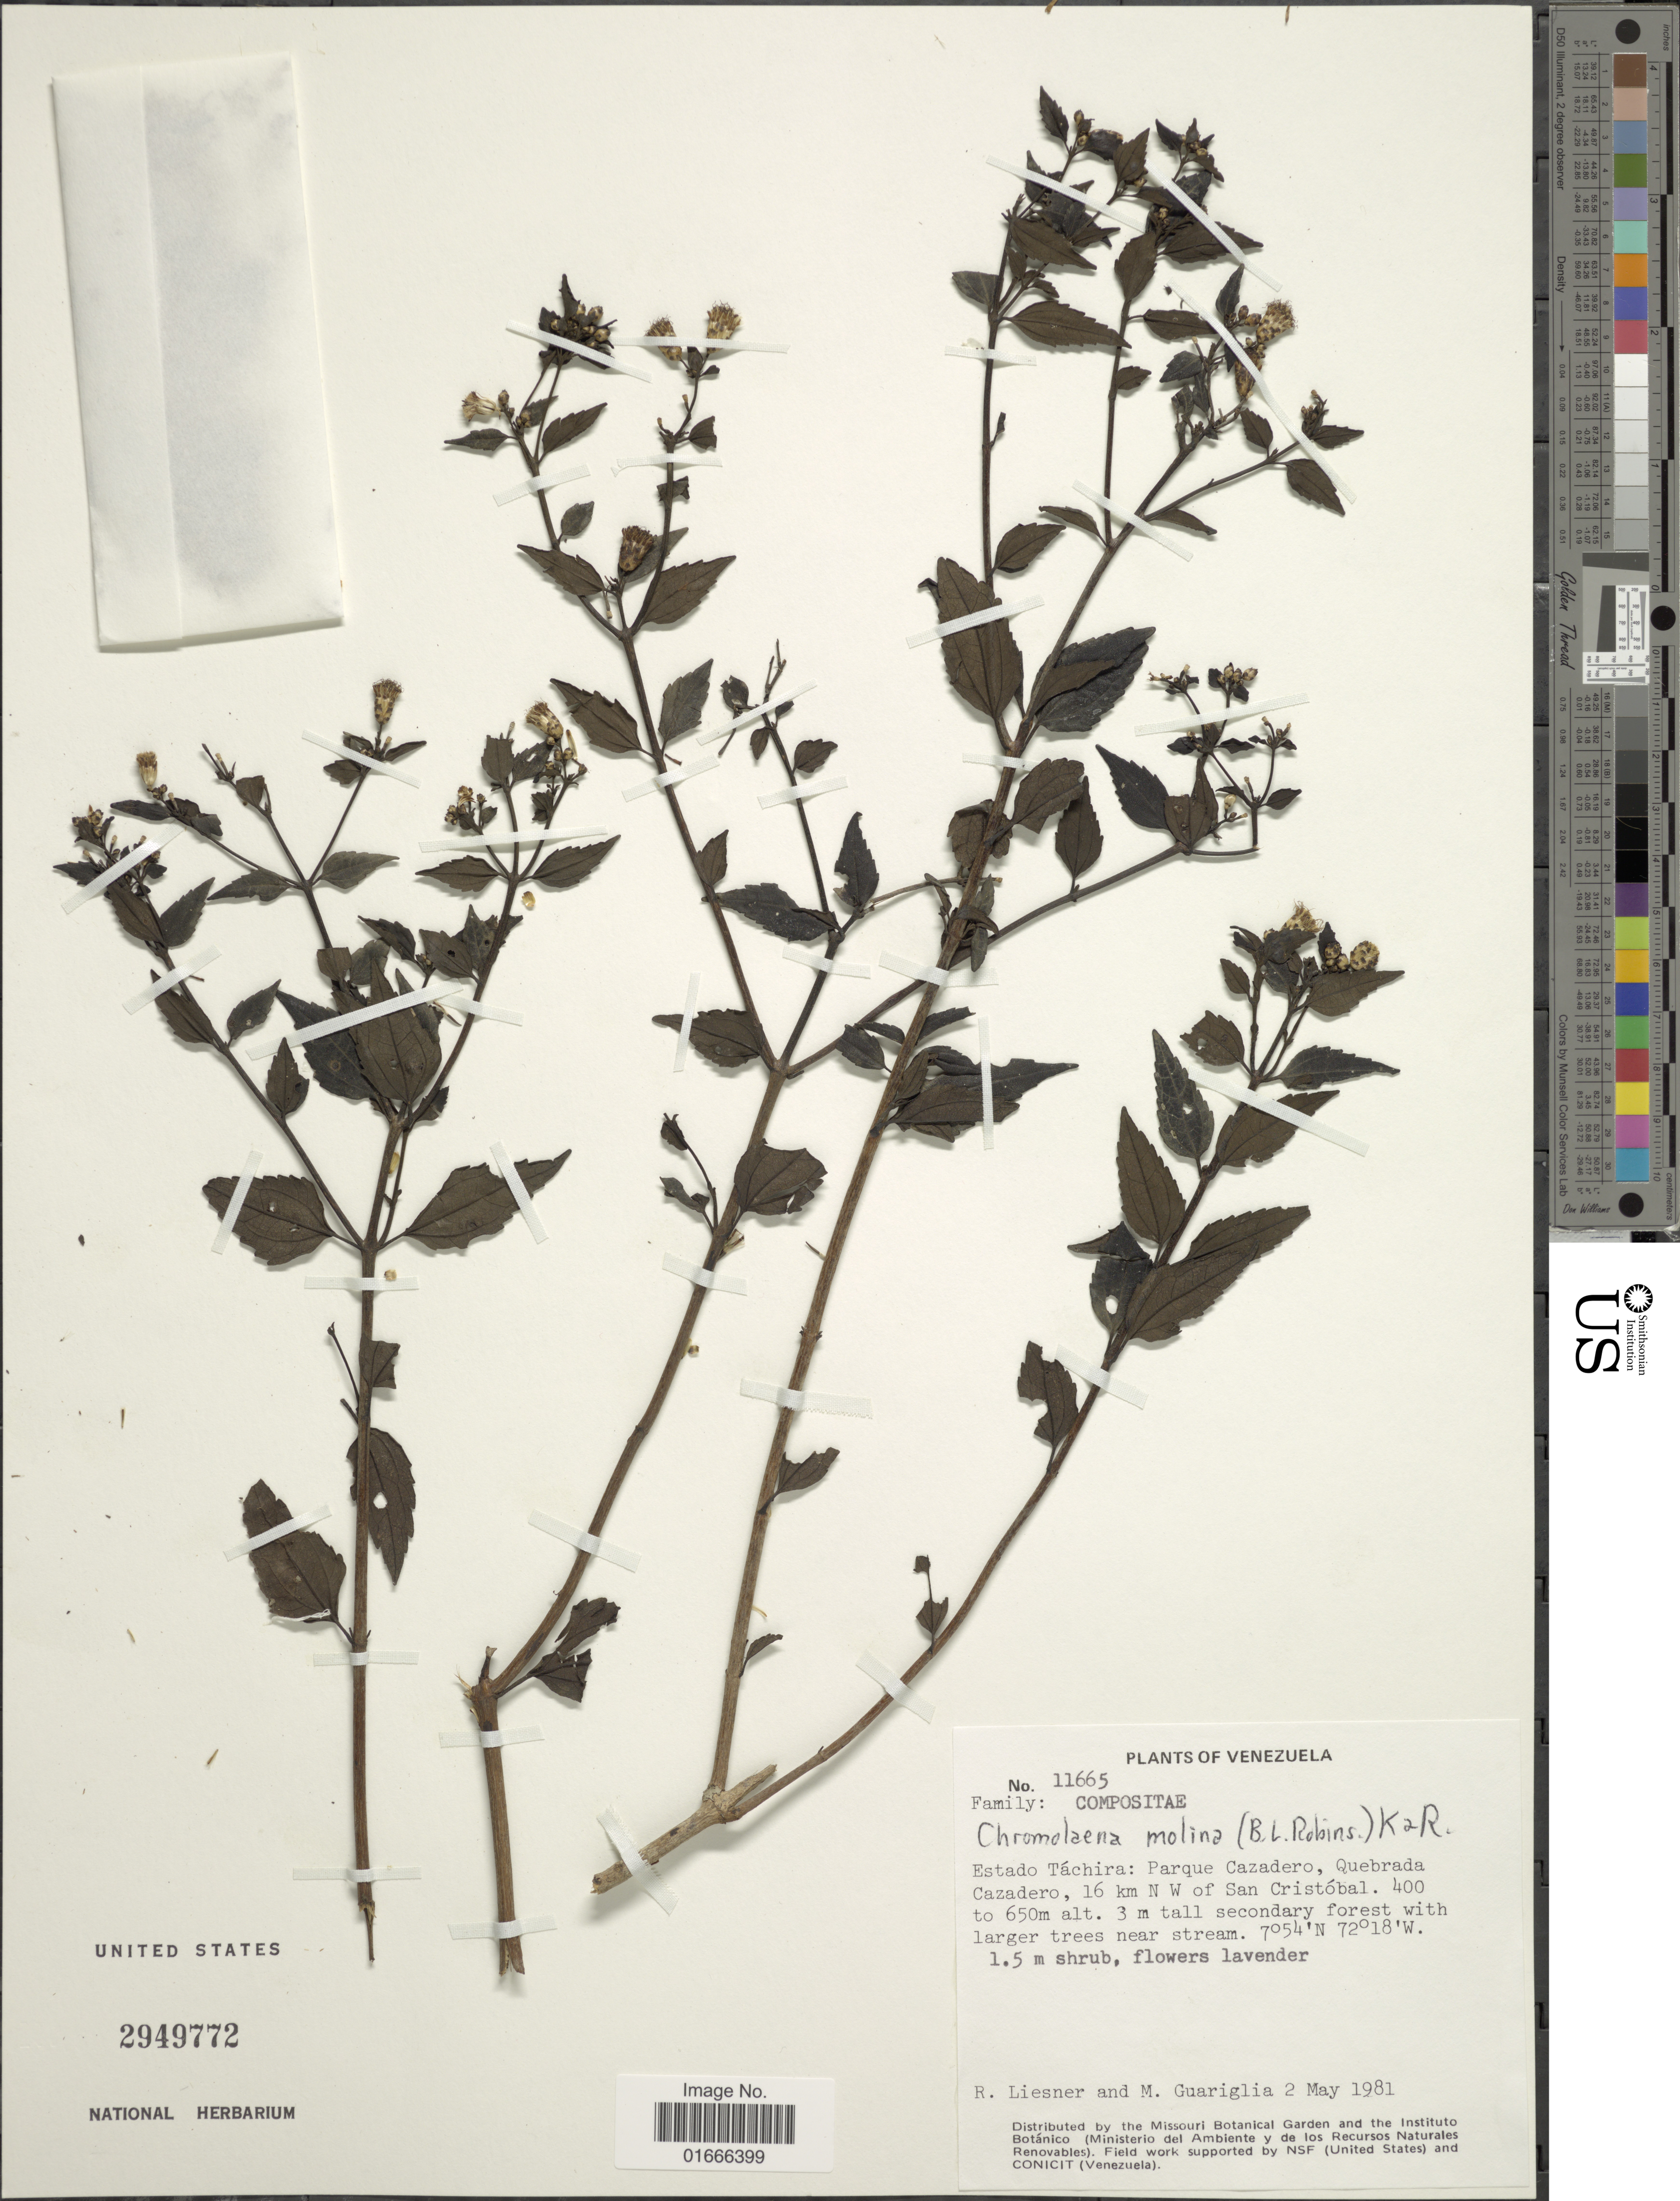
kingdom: Plantae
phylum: Tracheophyta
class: Magnoliopsida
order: Asterales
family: Asteraceae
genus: Chromolaena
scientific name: Chromolaena molina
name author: (B.L. Rob.) R.M. King & H. Rob.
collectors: R. L. Liesner & M. Guariglia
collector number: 11665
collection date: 1981-05-02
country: Venezuela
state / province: Tachira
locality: Parque Cazadero, Quebrada Cazadero, 16 km N W of San Cristobal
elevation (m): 400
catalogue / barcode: US 2949772